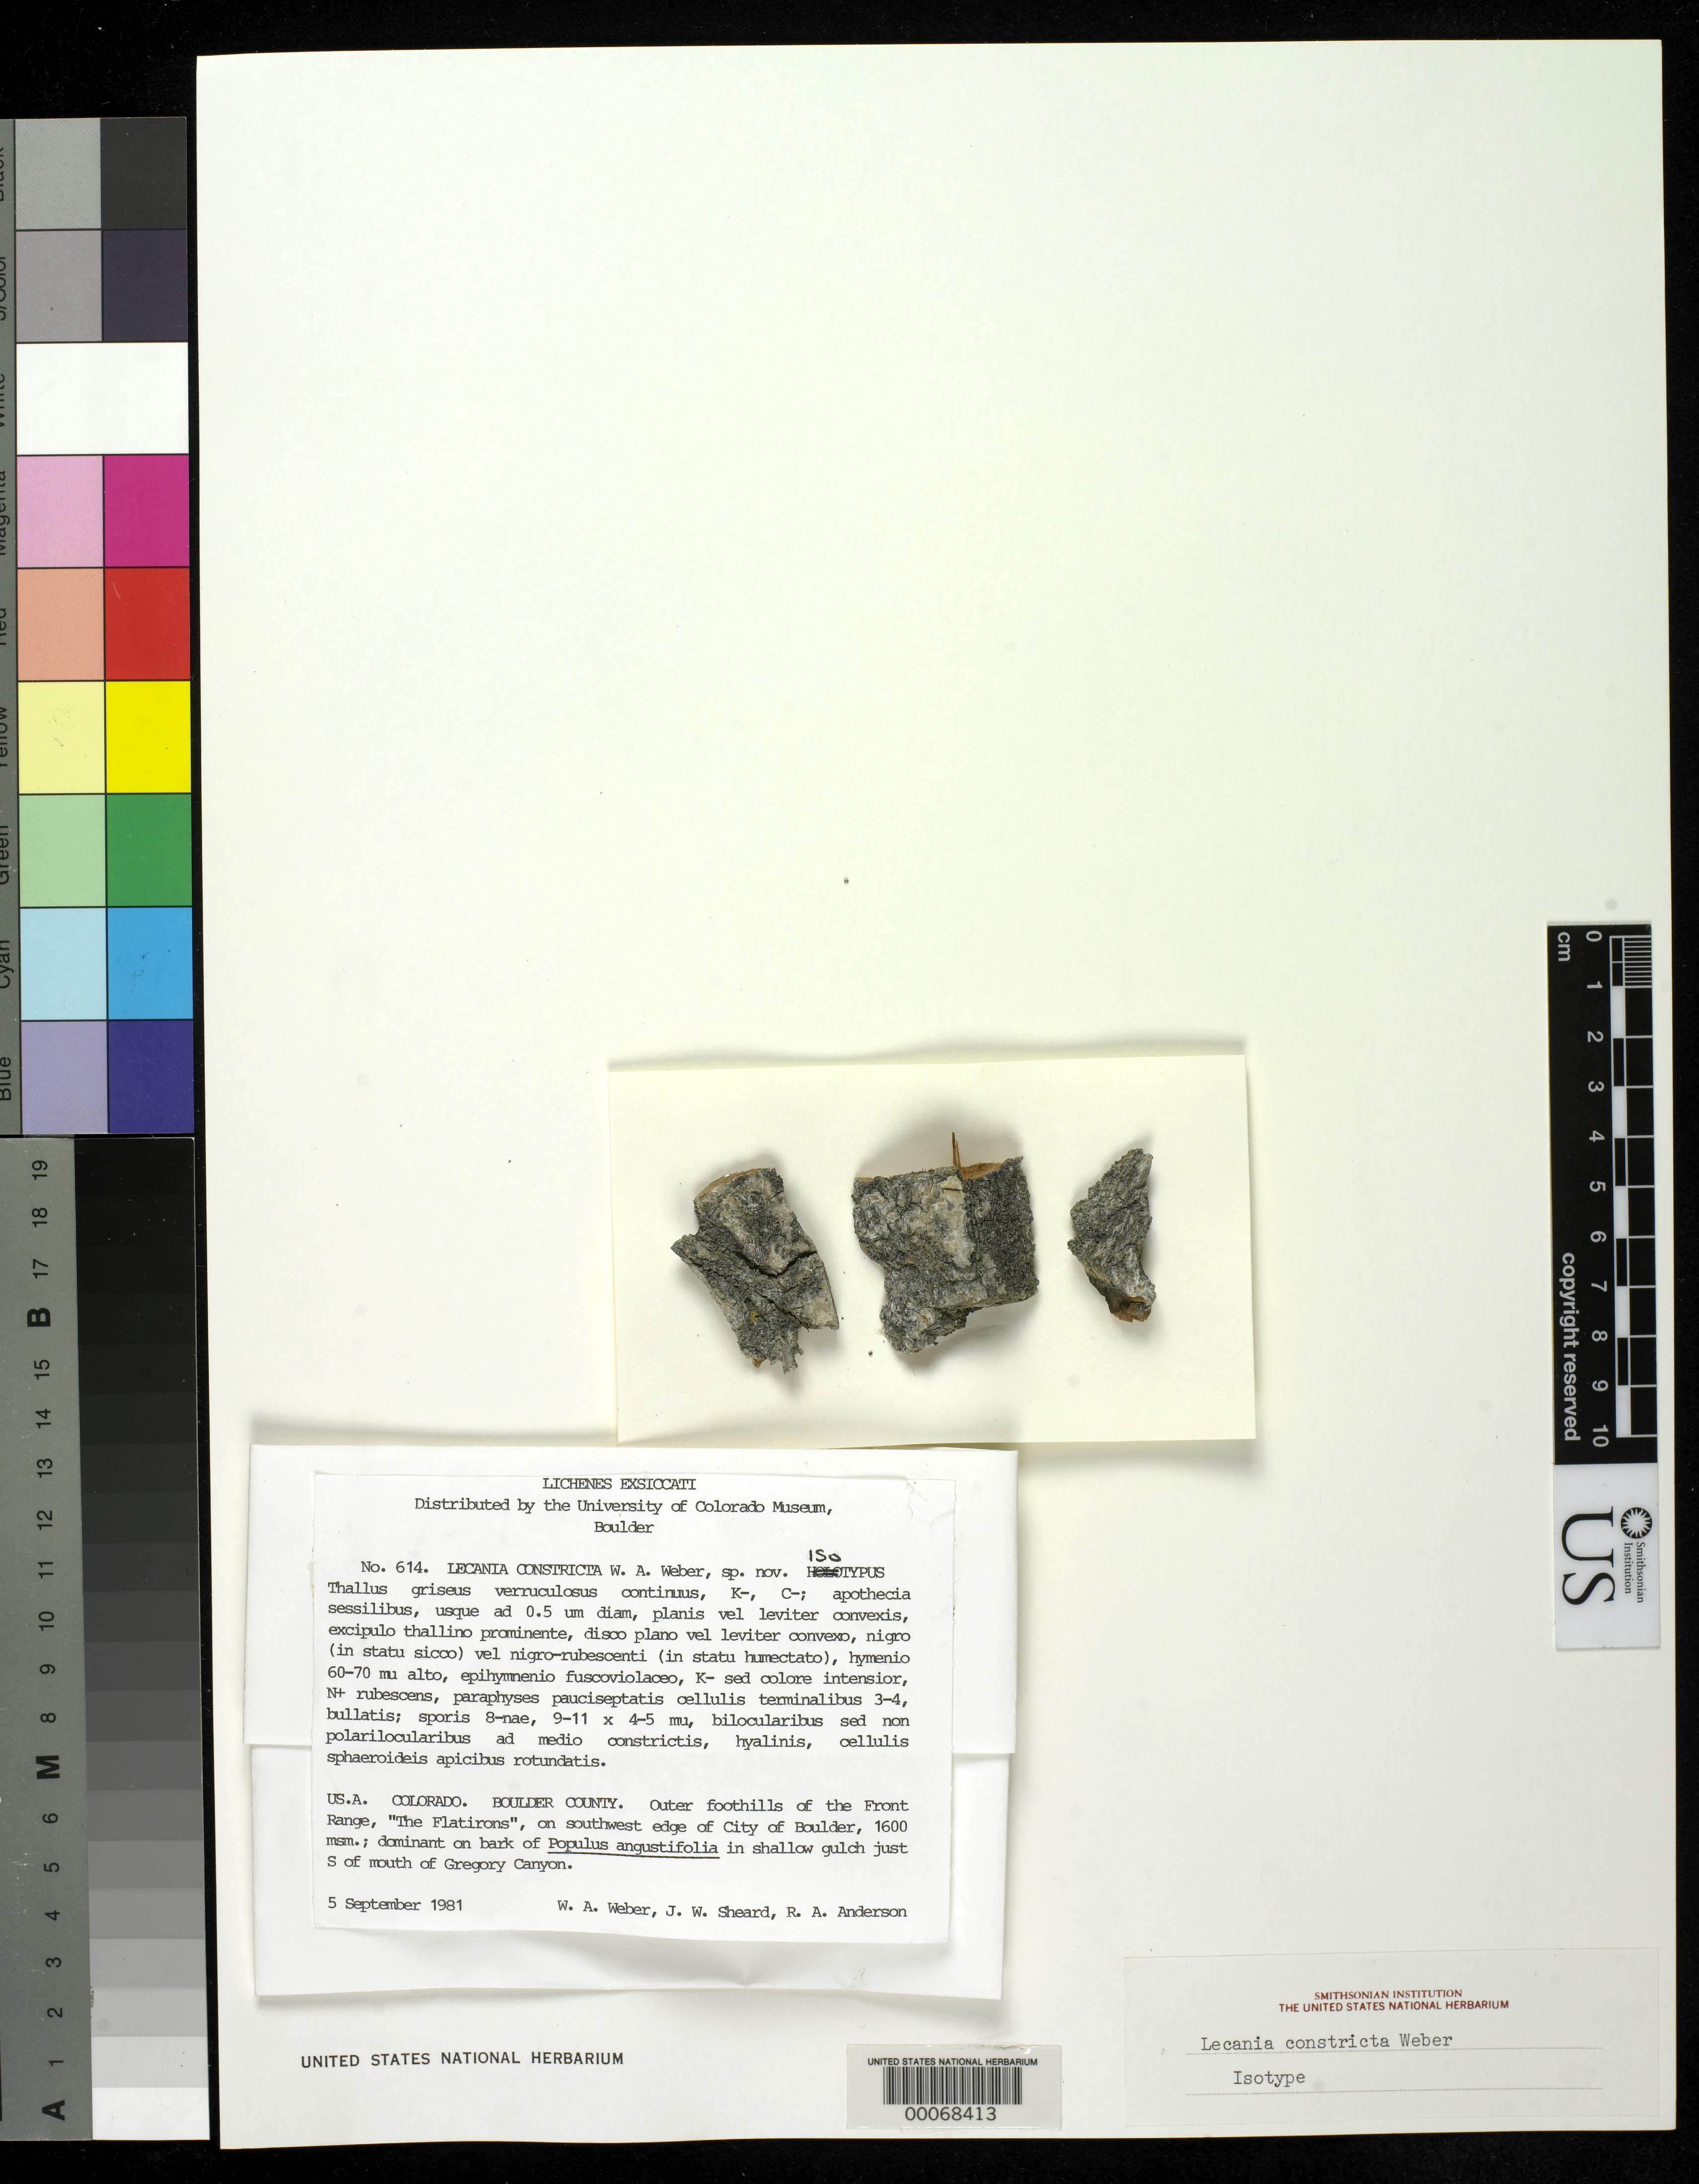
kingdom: Fungi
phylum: Ascomycota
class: Lecanoromycetes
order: Lecanorales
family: Ramalinaceae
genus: Lecania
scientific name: Lecania constricta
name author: W.A. Weber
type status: Isotype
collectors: W. A. Weber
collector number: Lich. Exsic. 614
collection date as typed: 05 Sep 1981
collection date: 1981-09-05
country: United States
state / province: Colorado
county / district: Boulder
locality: Foothills of Front Range, SW Boulder, gulch S of mouth of Gregory Canyon.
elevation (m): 1600